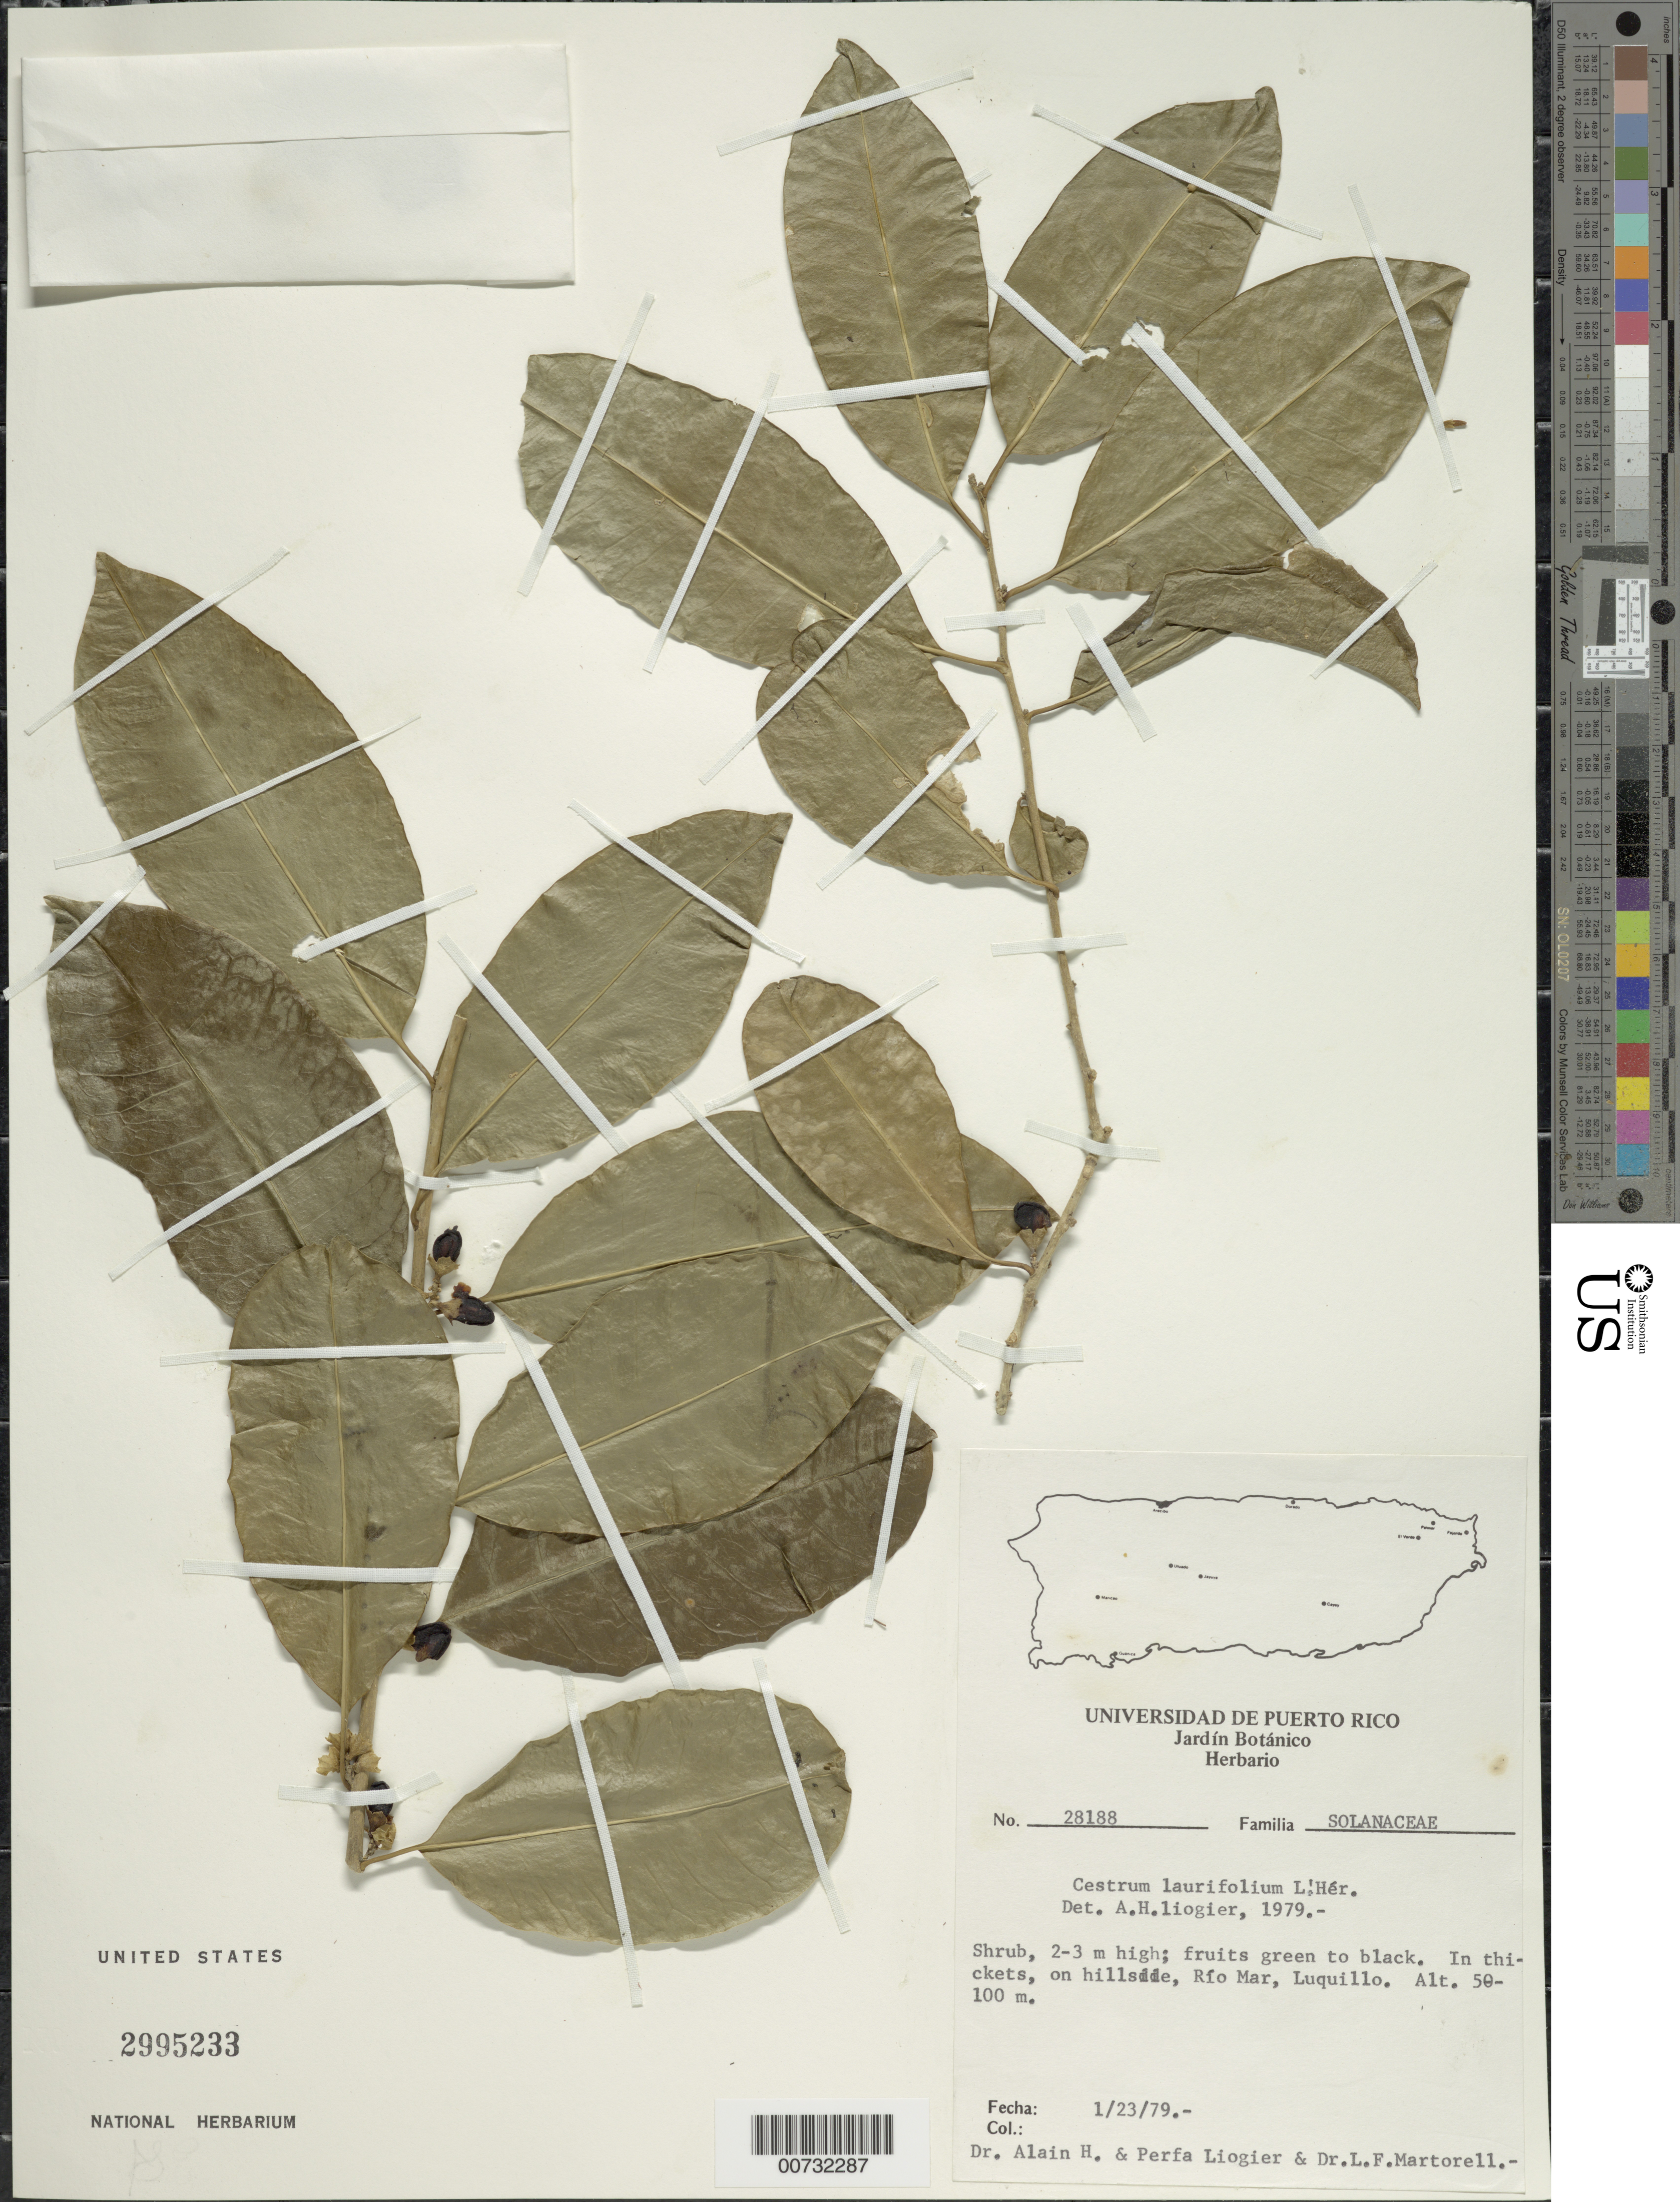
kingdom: Plantae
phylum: Tracheophyta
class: Magnoliopsida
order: Solanales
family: Solanaceae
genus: Cestrum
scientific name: Cestrum laurifolium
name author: L'Hér.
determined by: Liogier, Alain H.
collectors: A. H. Liogier, M. P. Liogier & L. Martorell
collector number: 28188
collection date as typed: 23 Jan 1979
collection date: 1979-01-23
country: Puerto Rico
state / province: Luquillo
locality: Rio Mar, Luquillo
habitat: In thickets, on hillside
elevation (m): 50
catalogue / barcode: US 2995233